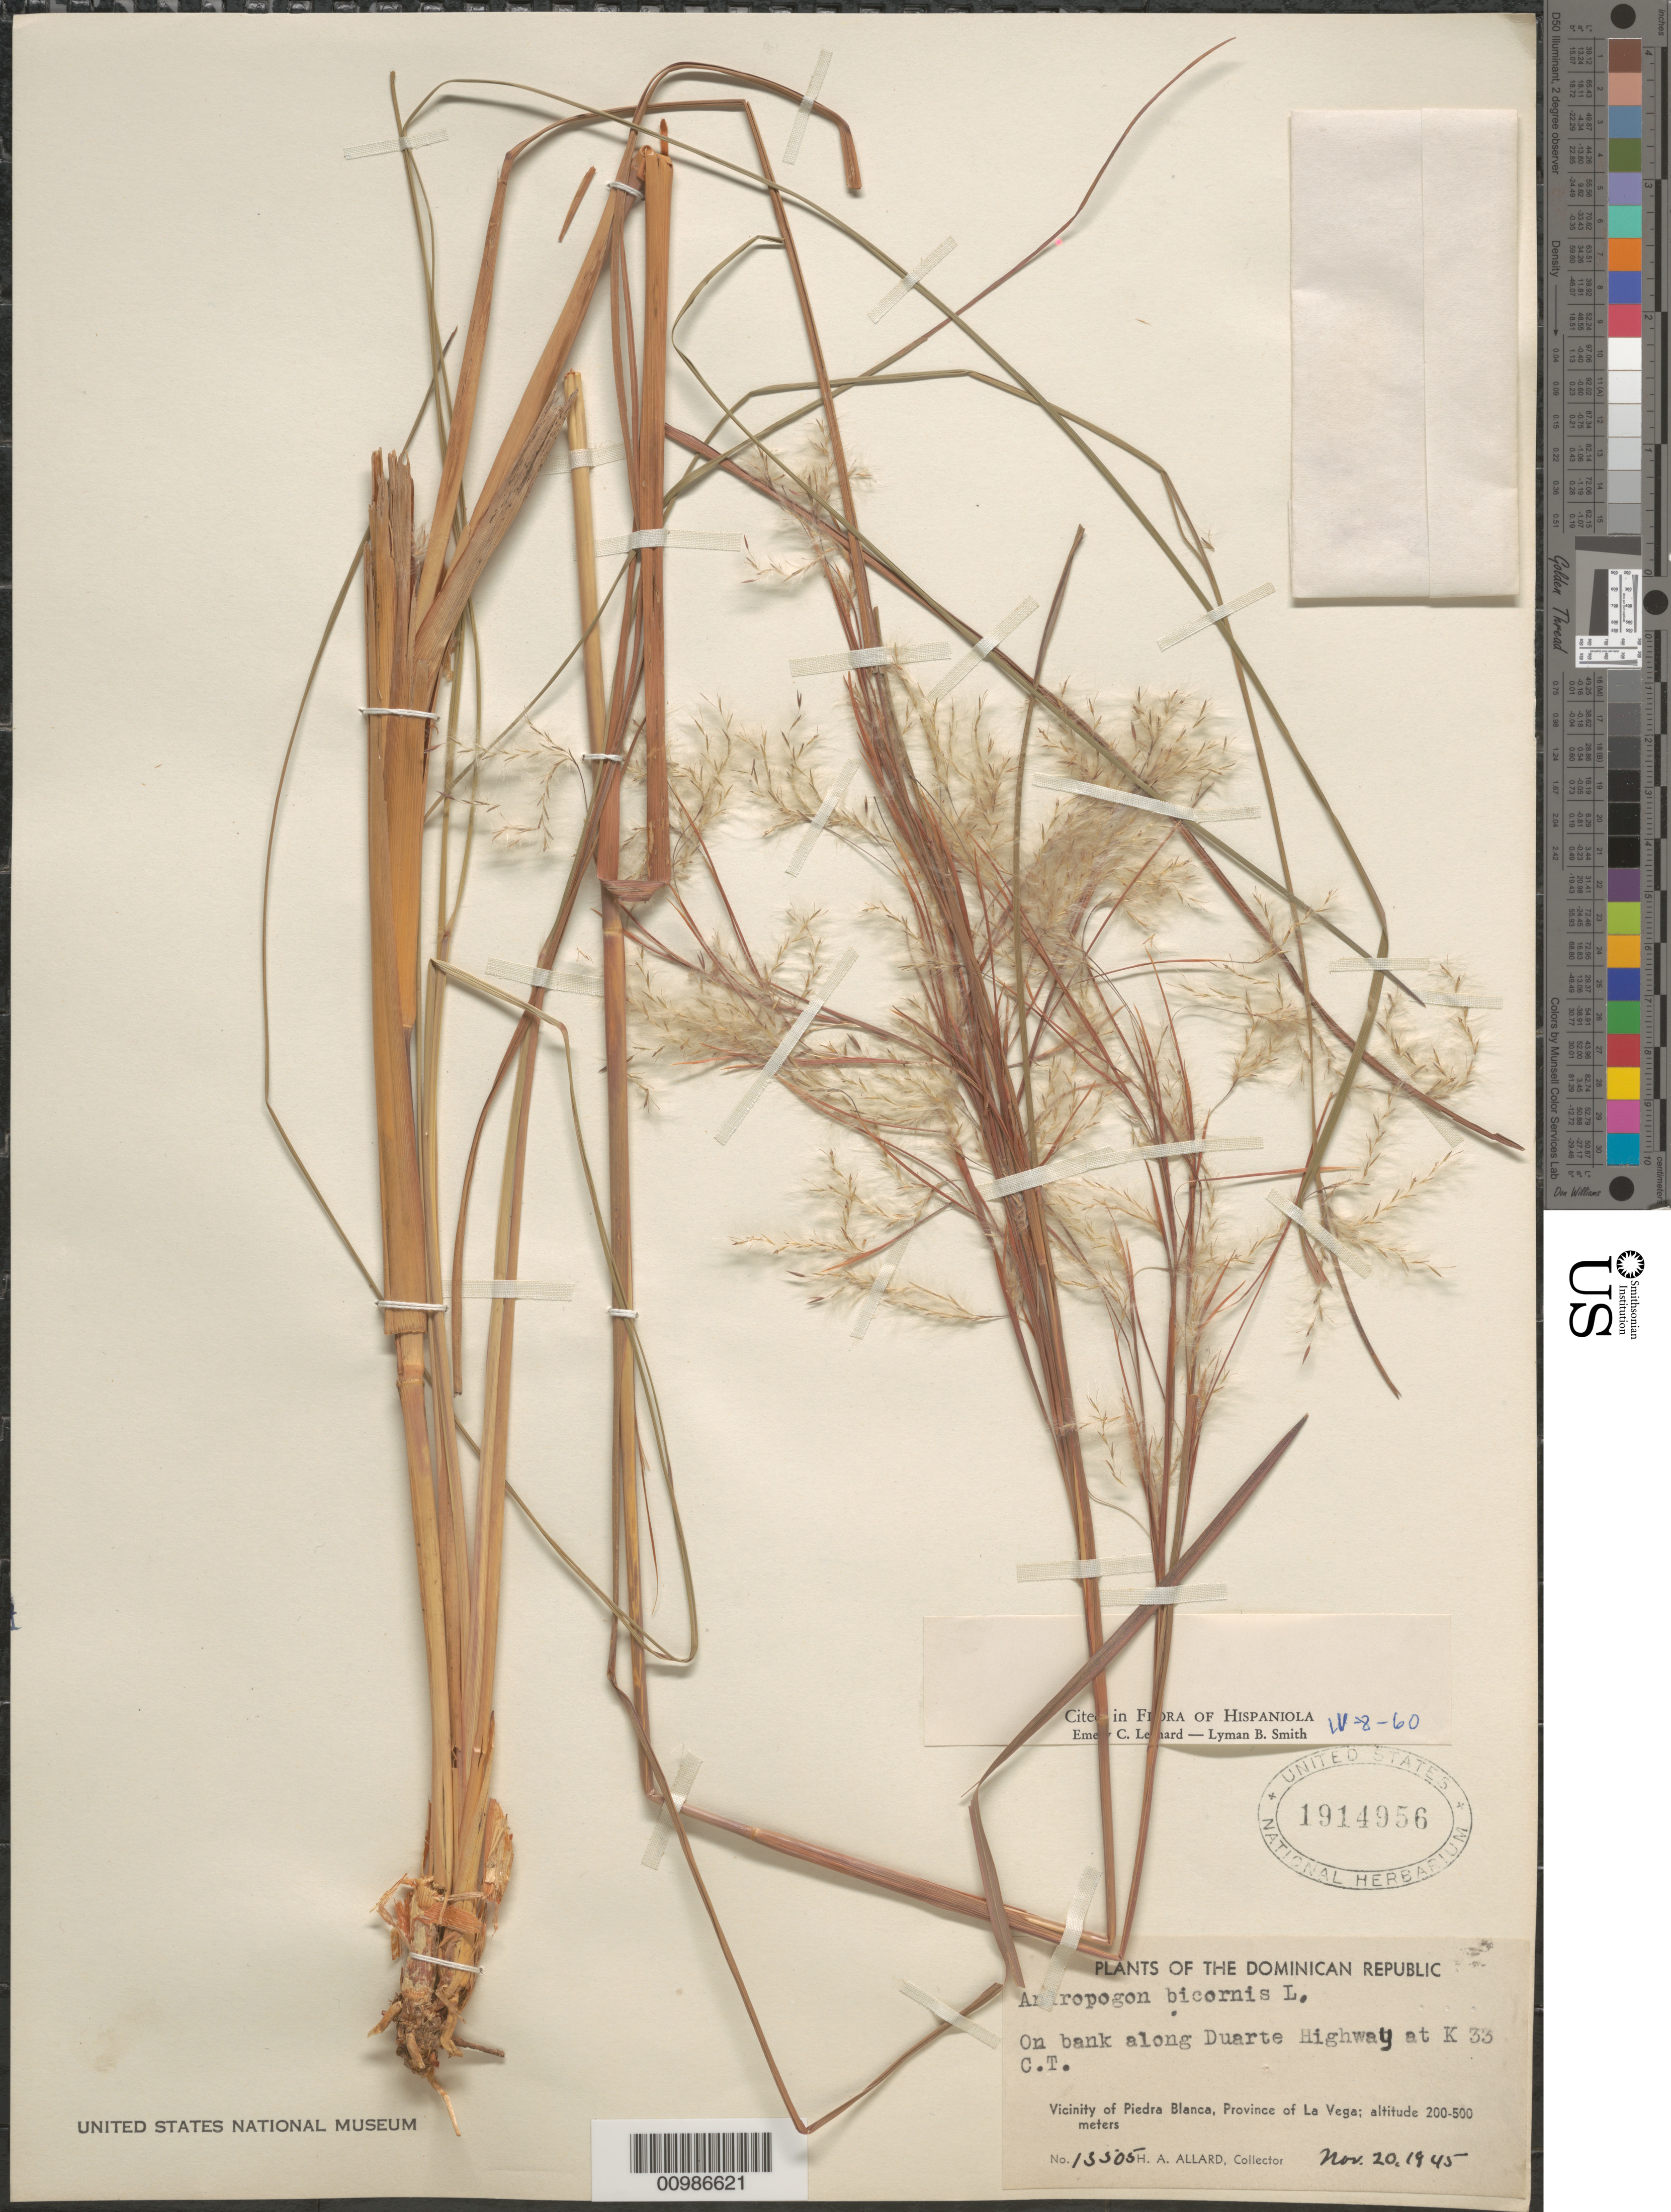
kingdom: Plantae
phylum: Tracheophyta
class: Liliopsida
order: Poales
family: Poaceae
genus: Andropogon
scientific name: Andropogon bicornis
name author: L.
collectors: H. A. Allard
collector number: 13505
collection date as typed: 20 Nov 1945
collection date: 1945-11-20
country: Dominican Republic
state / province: Monseñor Nouel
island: Hispaniola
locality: near city of Piedra Blanca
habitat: on bank along highway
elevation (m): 200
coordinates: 0 N, 0 E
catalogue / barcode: US 1914956